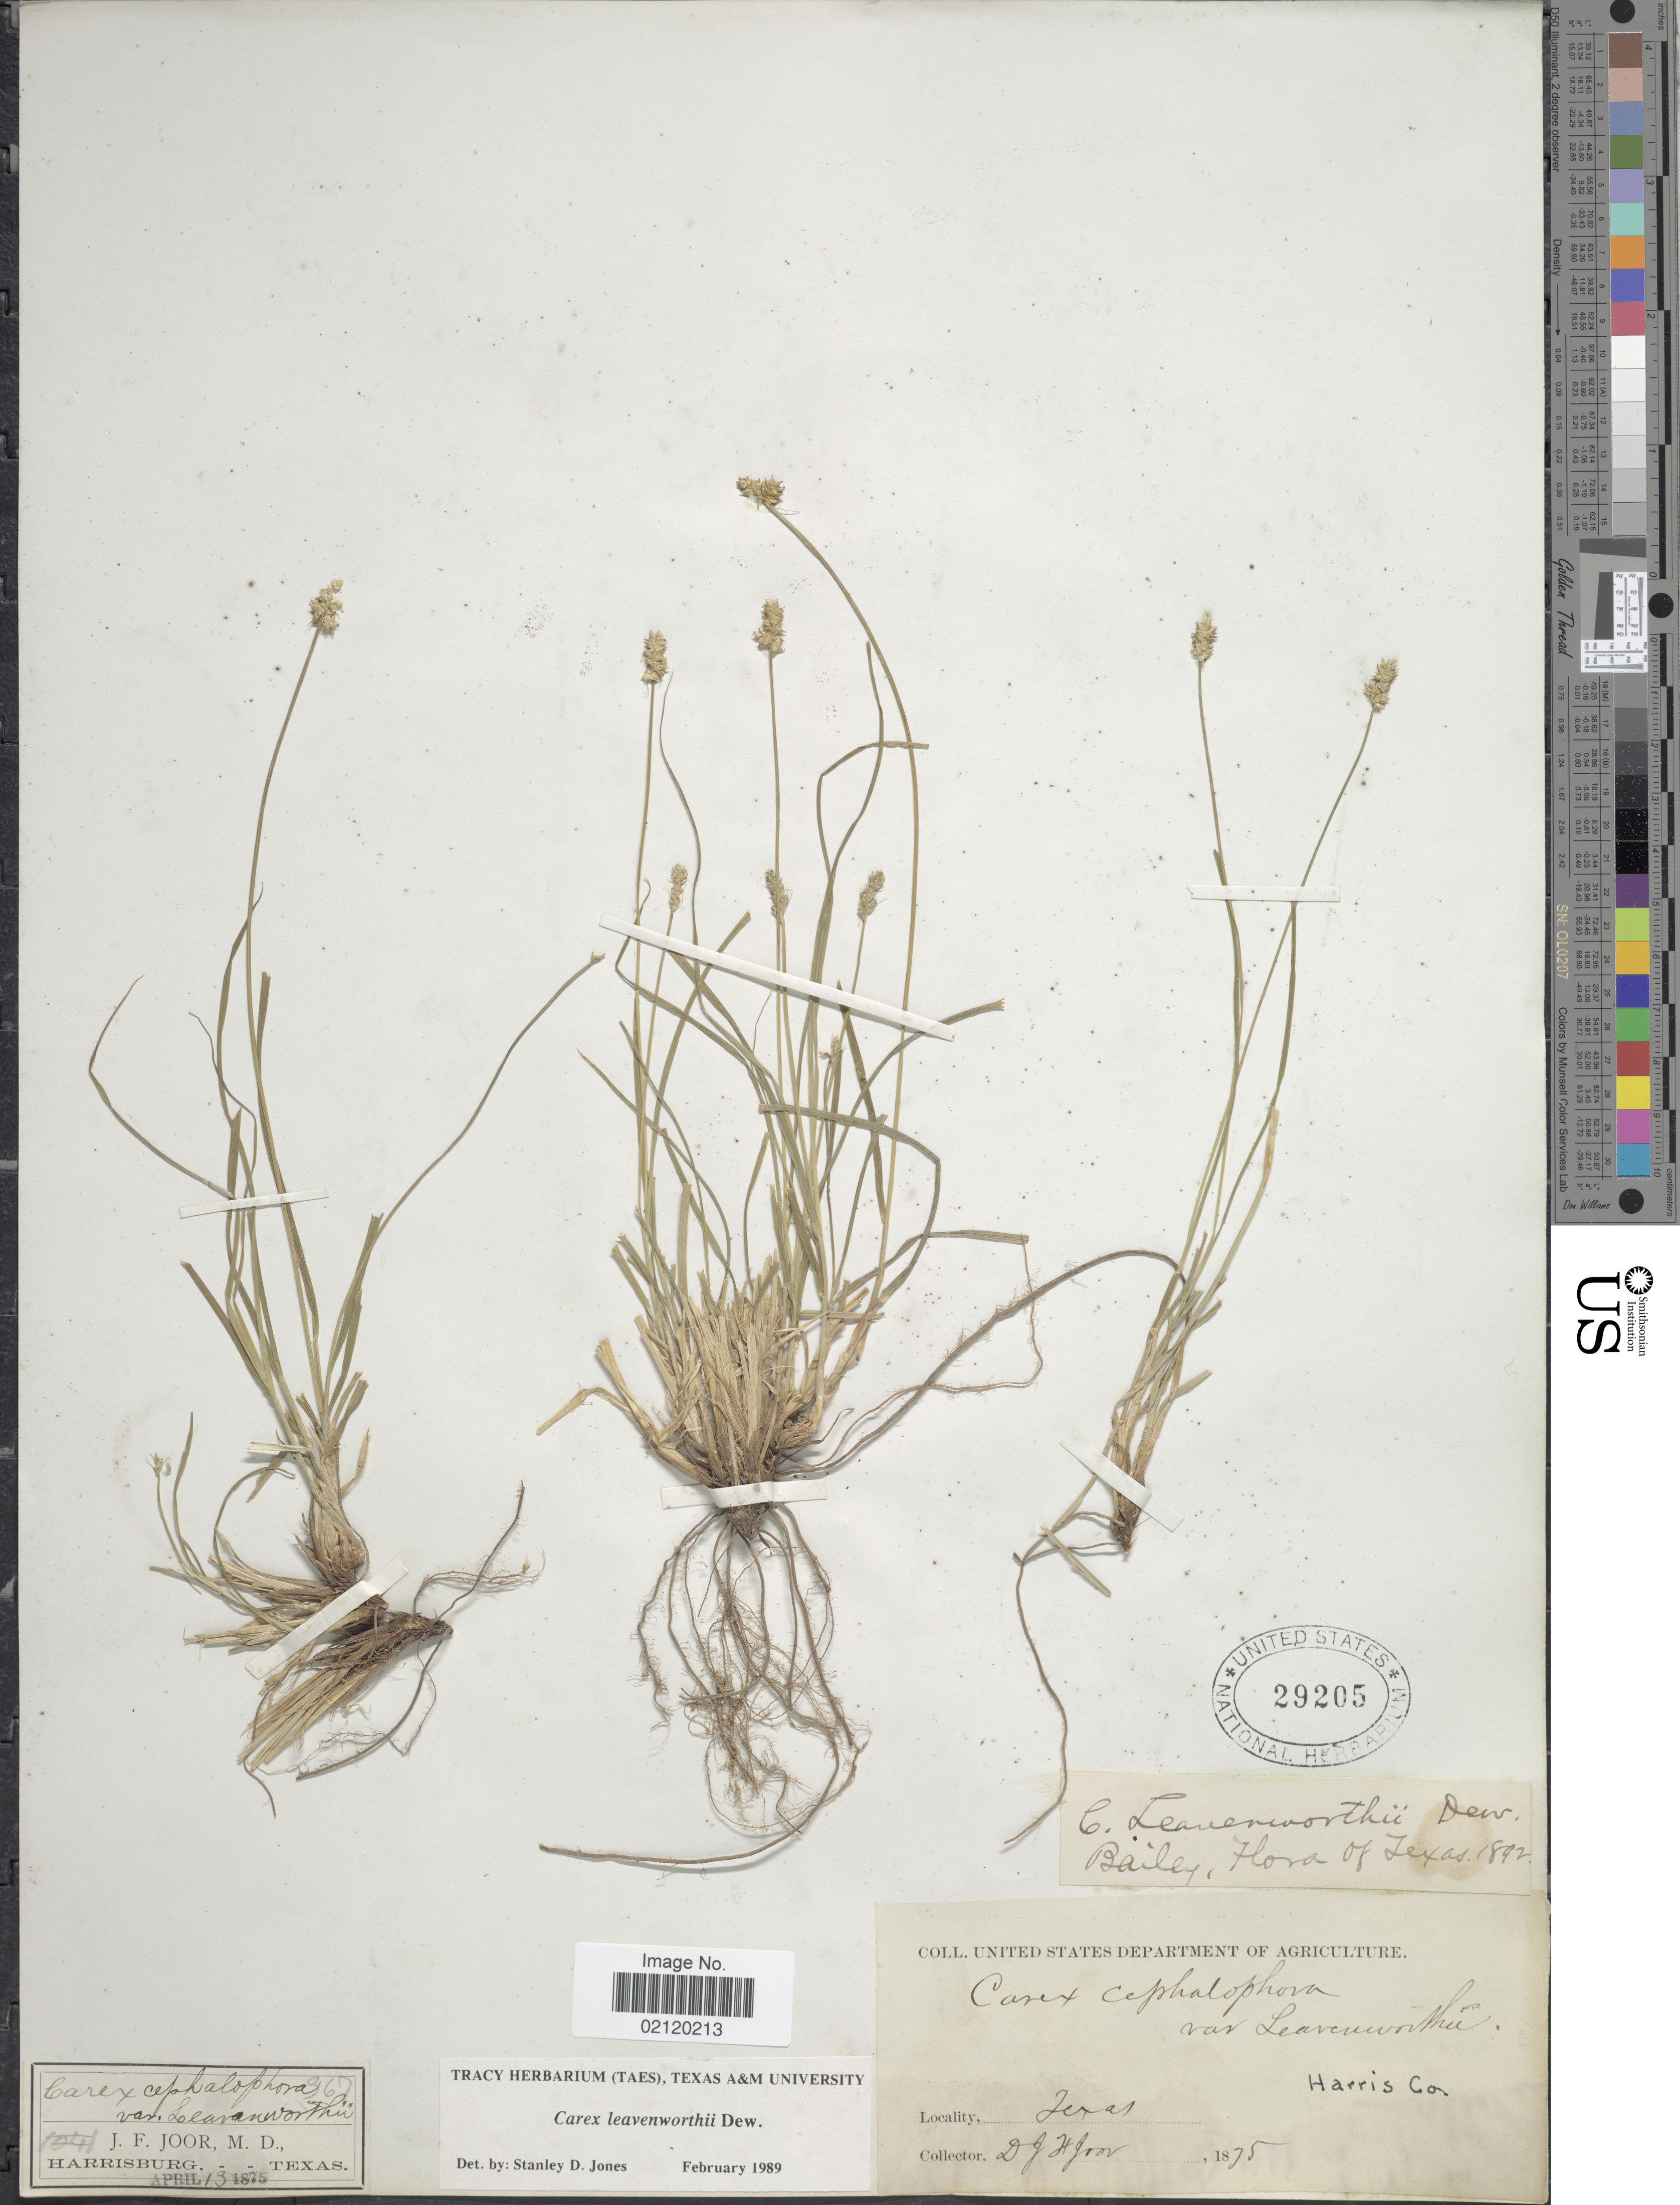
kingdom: Plantae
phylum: Tracheophyta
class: Liliopsida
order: Poales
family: Cyperaceae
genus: Carex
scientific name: Carex leavenworthii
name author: Dewey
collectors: J. F. Joor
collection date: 1875-04-13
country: United States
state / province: Texas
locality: Harrisburg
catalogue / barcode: US 29205